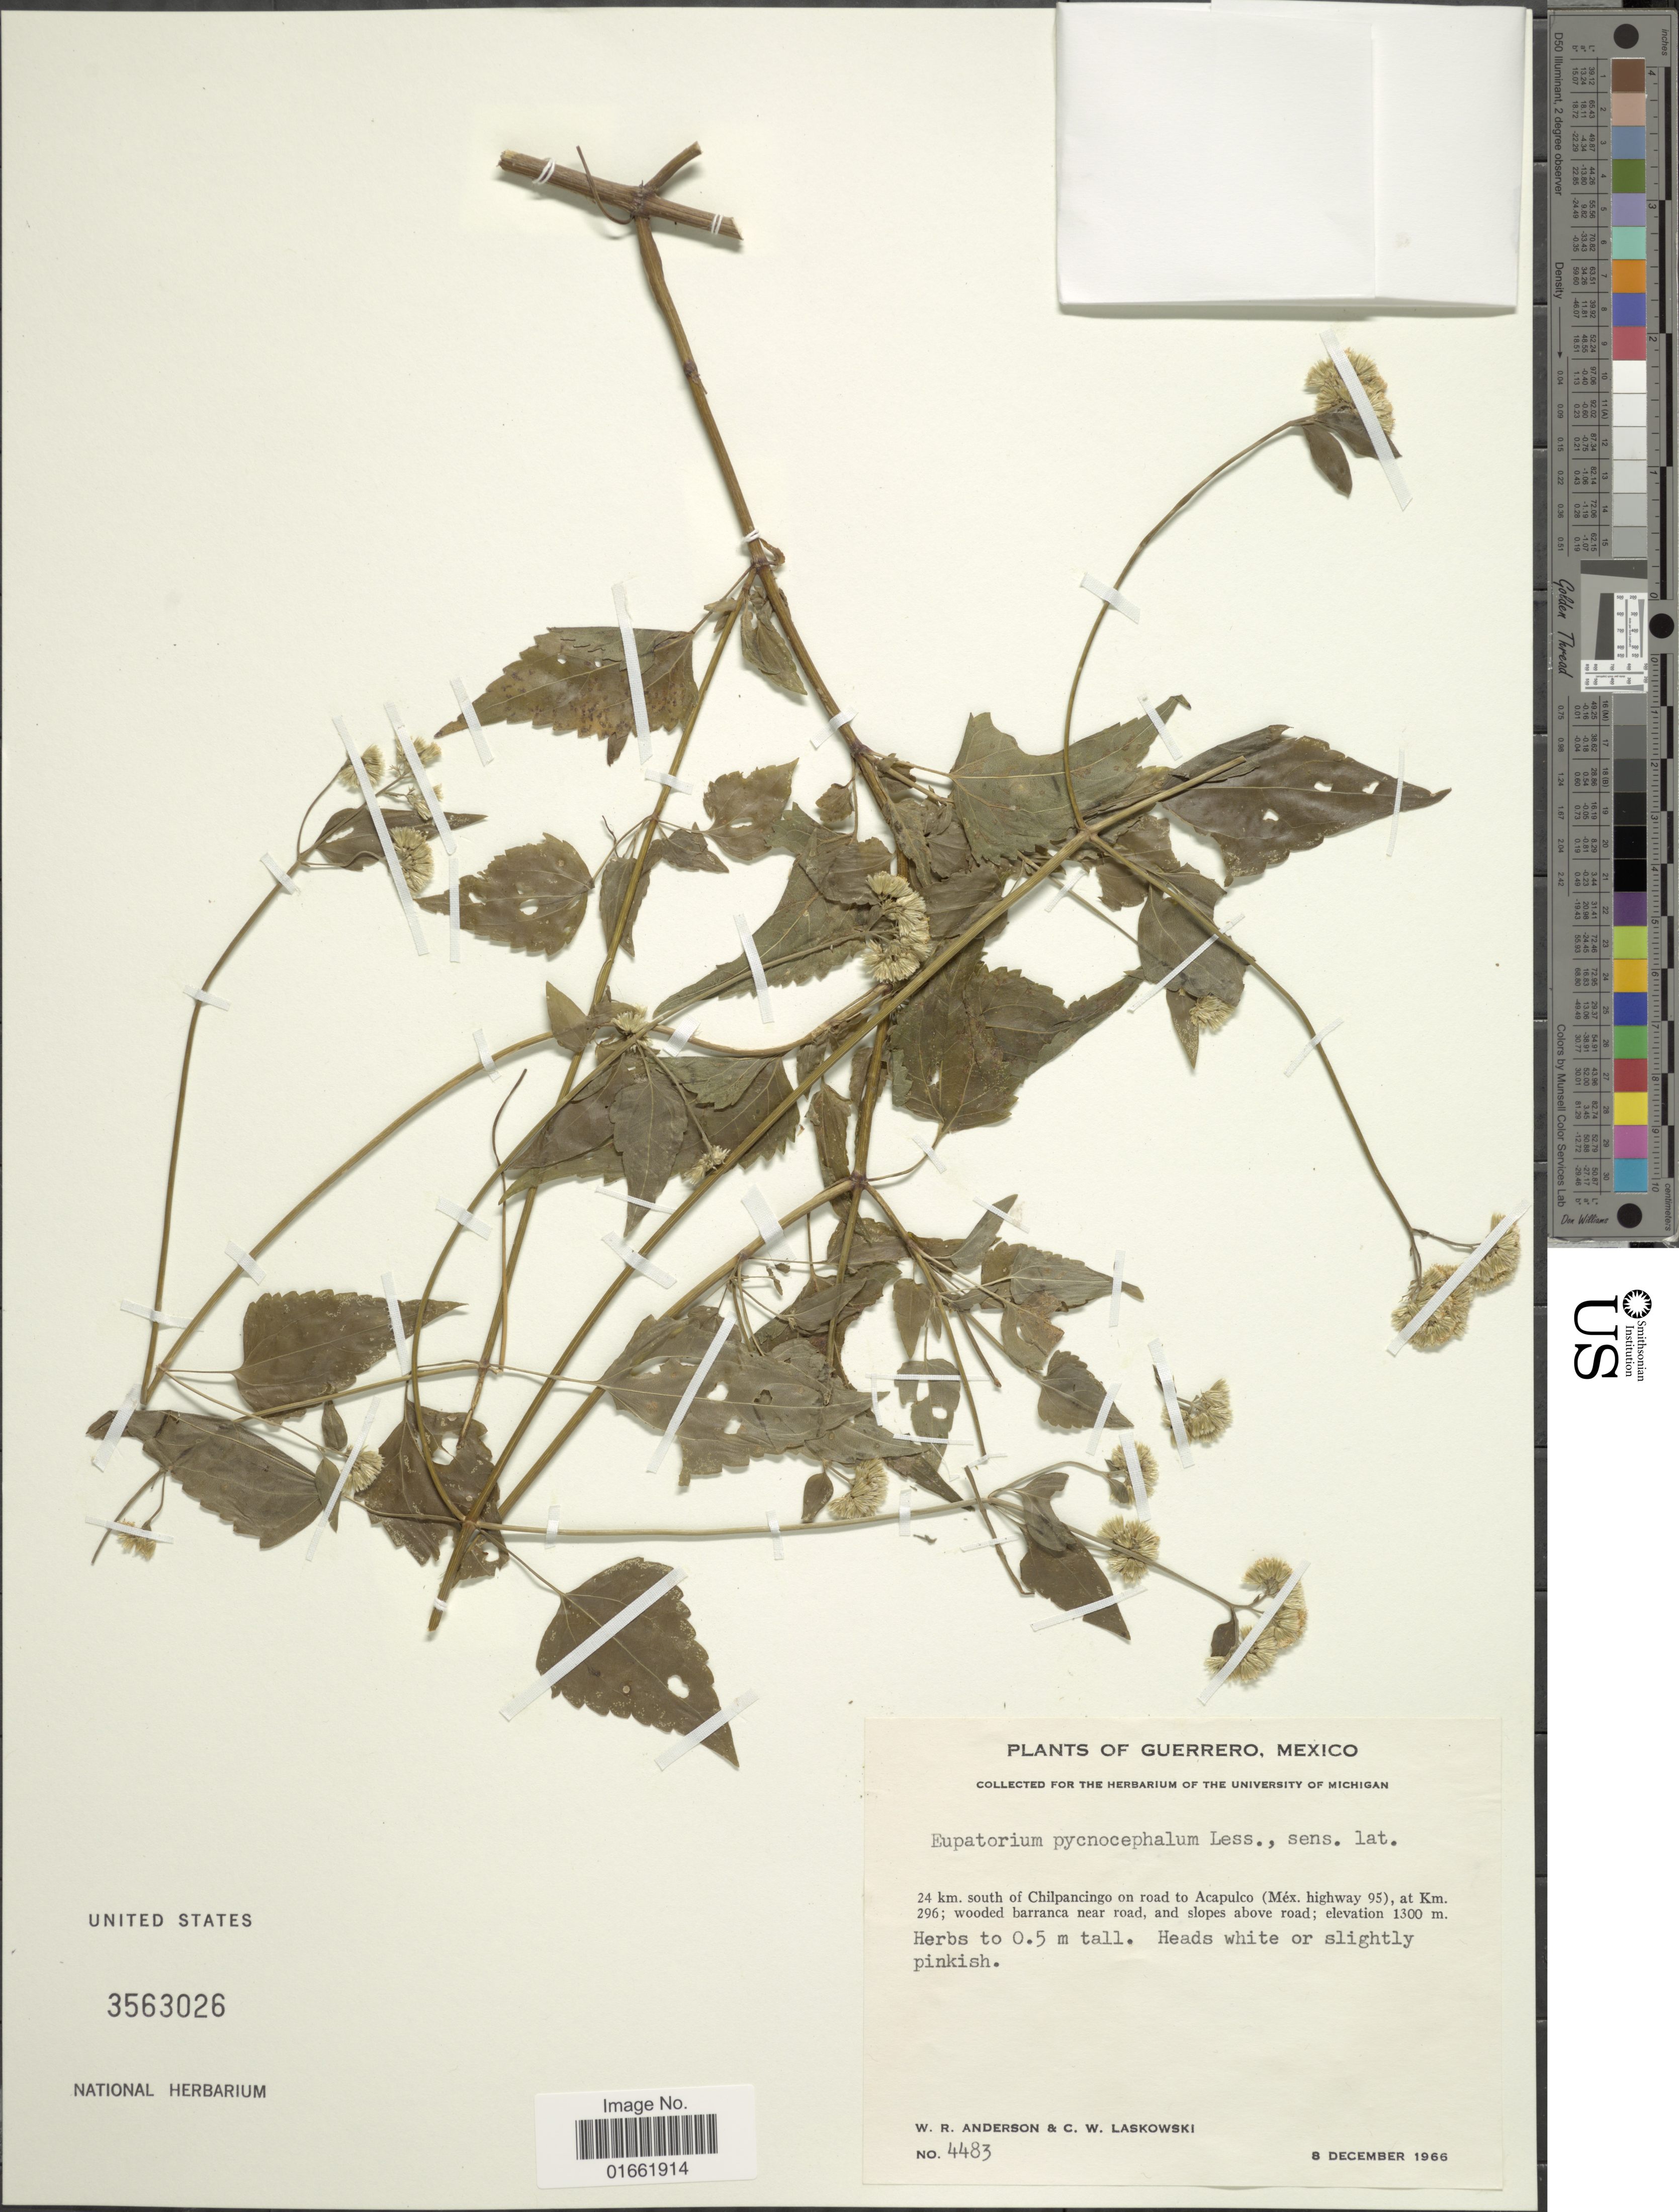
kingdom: Plantae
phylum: Tracheophyta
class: Magnoliopsida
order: Asterales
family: Asteraceae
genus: Fleischmannia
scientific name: Fleischmannia pycnocephala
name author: (Less.) R.M. King & H. Rob.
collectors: W. Anderson & C. Laskowski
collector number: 4483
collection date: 1966-12-08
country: Mexico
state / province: Guerrero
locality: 24 km. south of Chilpancingo on road to Acapulco (Méx. highway 95), at Km. 296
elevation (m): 1300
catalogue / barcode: US 3563026